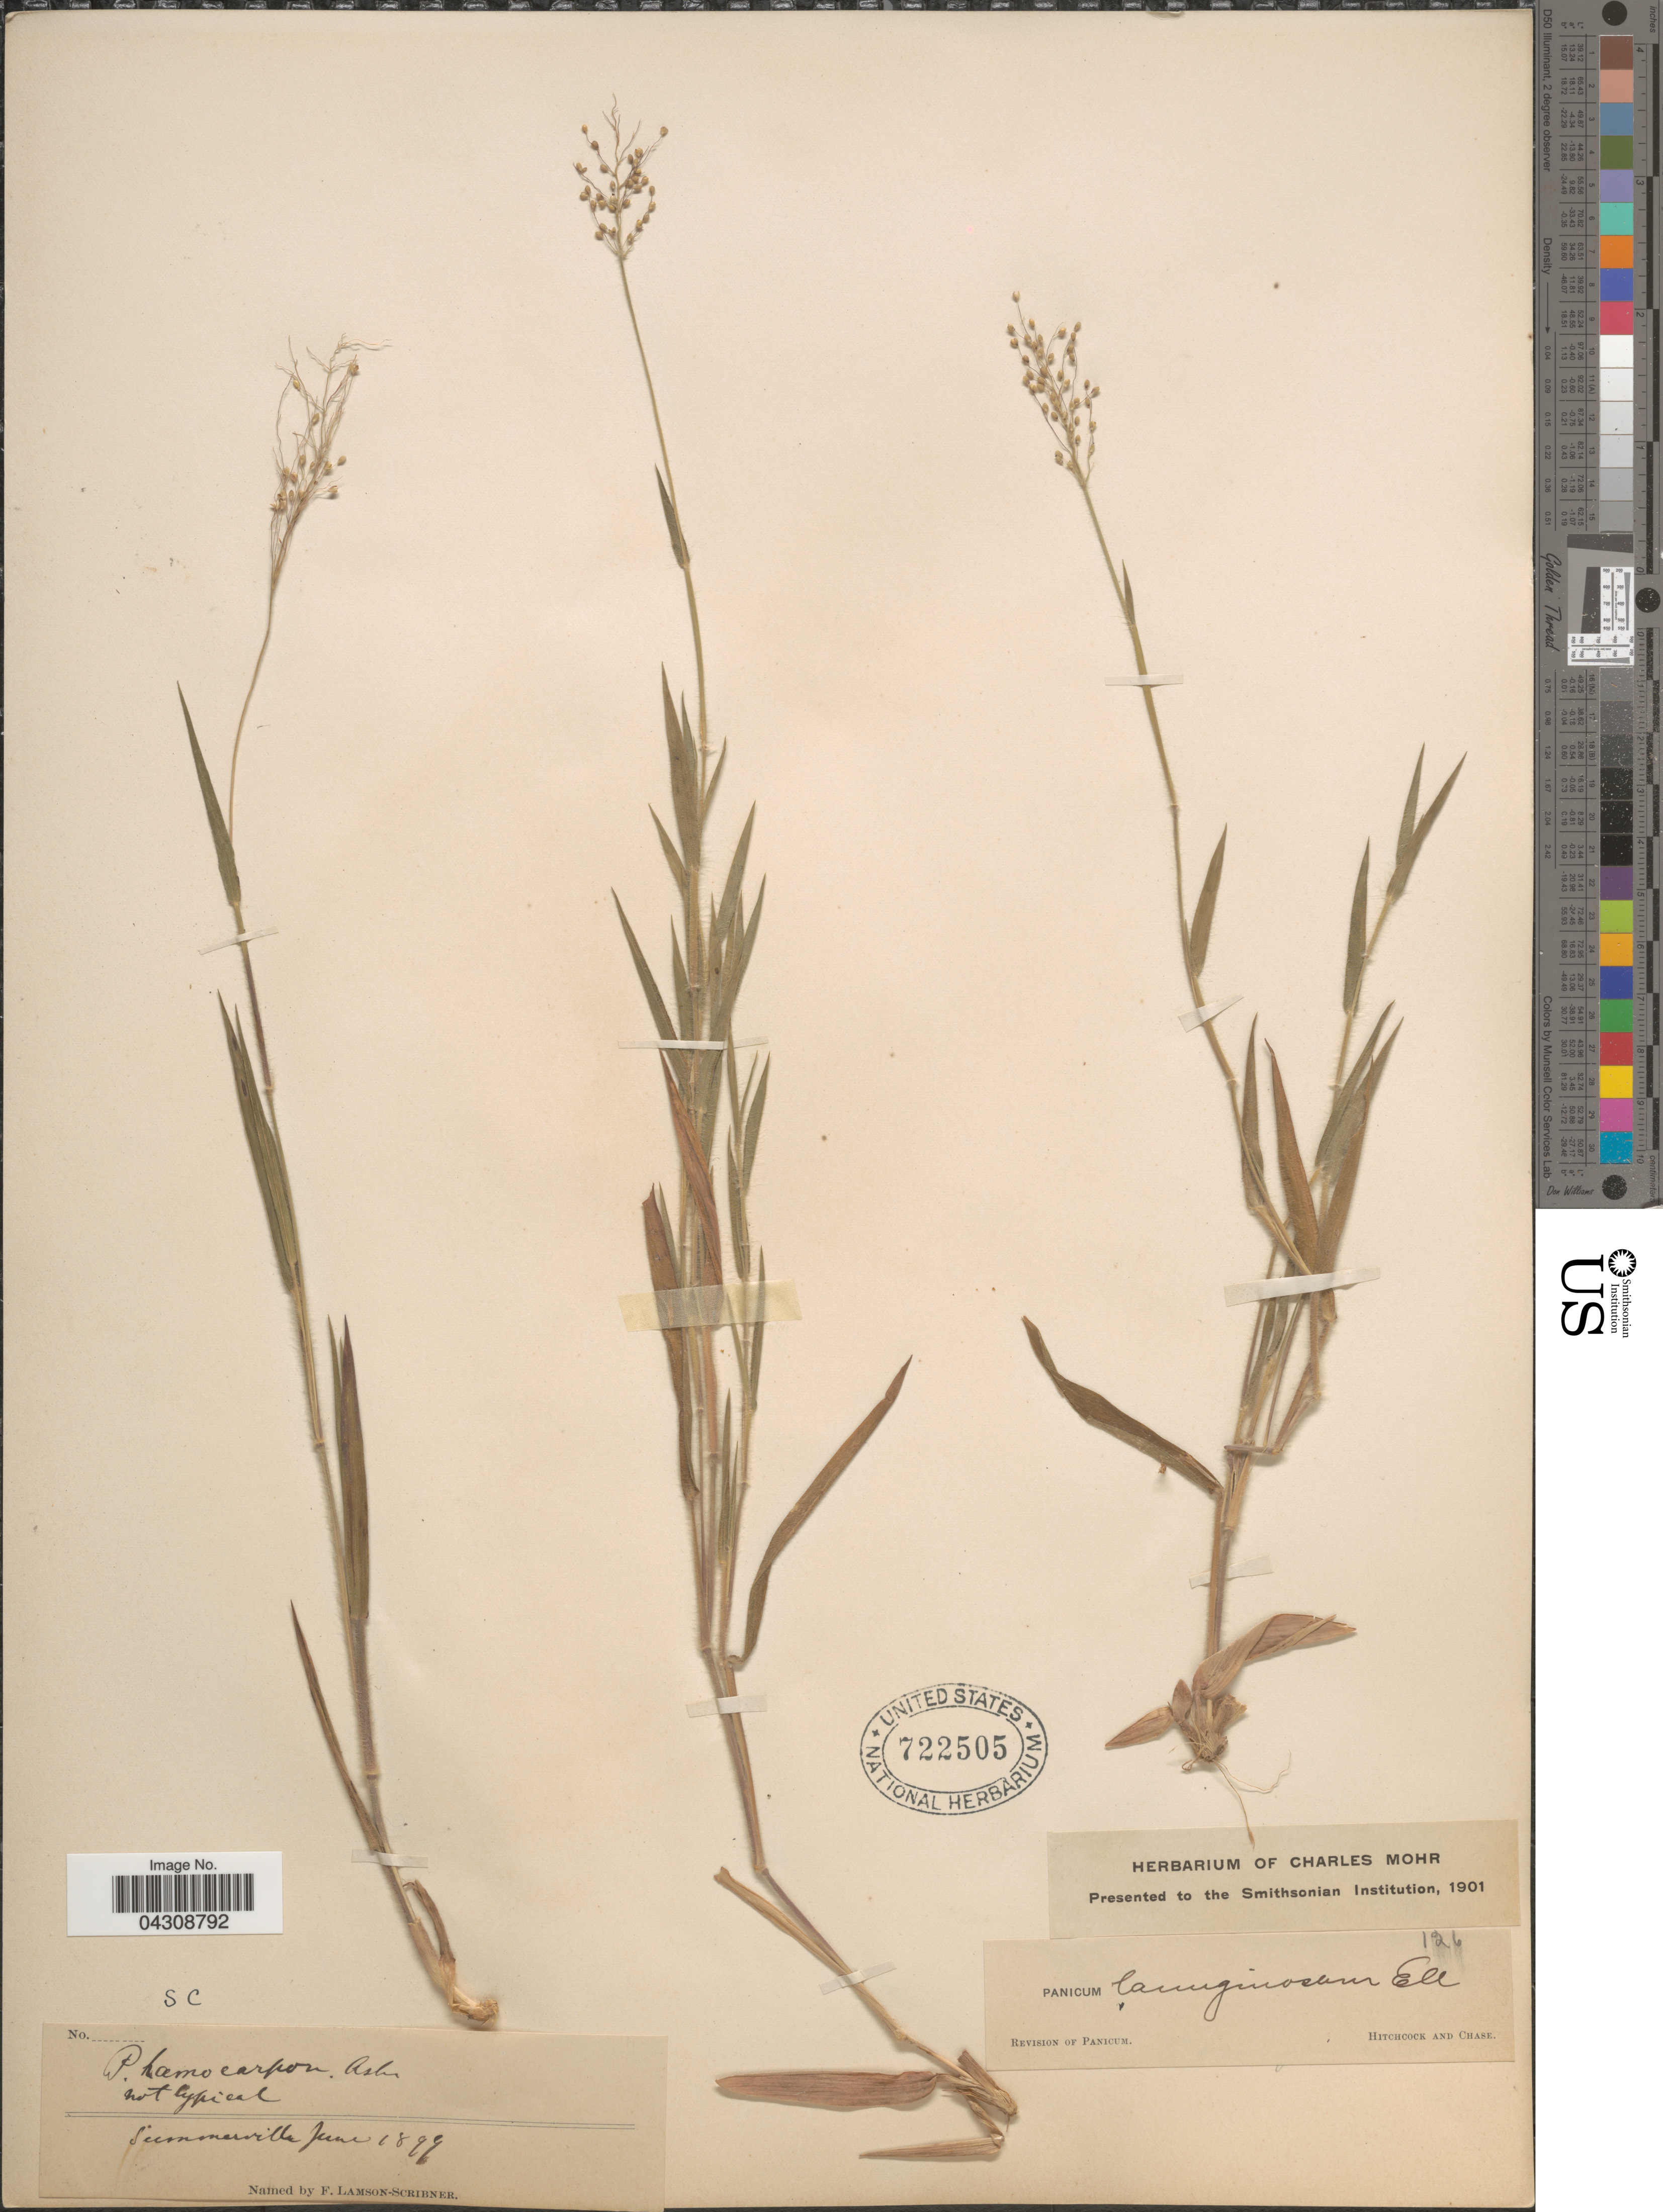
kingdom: Plantae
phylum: Tracheophyta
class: Liliopsida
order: Poales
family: Poaceae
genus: Dichanthelium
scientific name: Dichanthelium acuminatum var. acuminatum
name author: (Sw.) Gould & C.A. Clark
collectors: ex herb. Charles Mohr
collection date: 1899-06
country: United States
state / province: South Carolina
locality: Summerville.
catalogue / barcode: US 722505